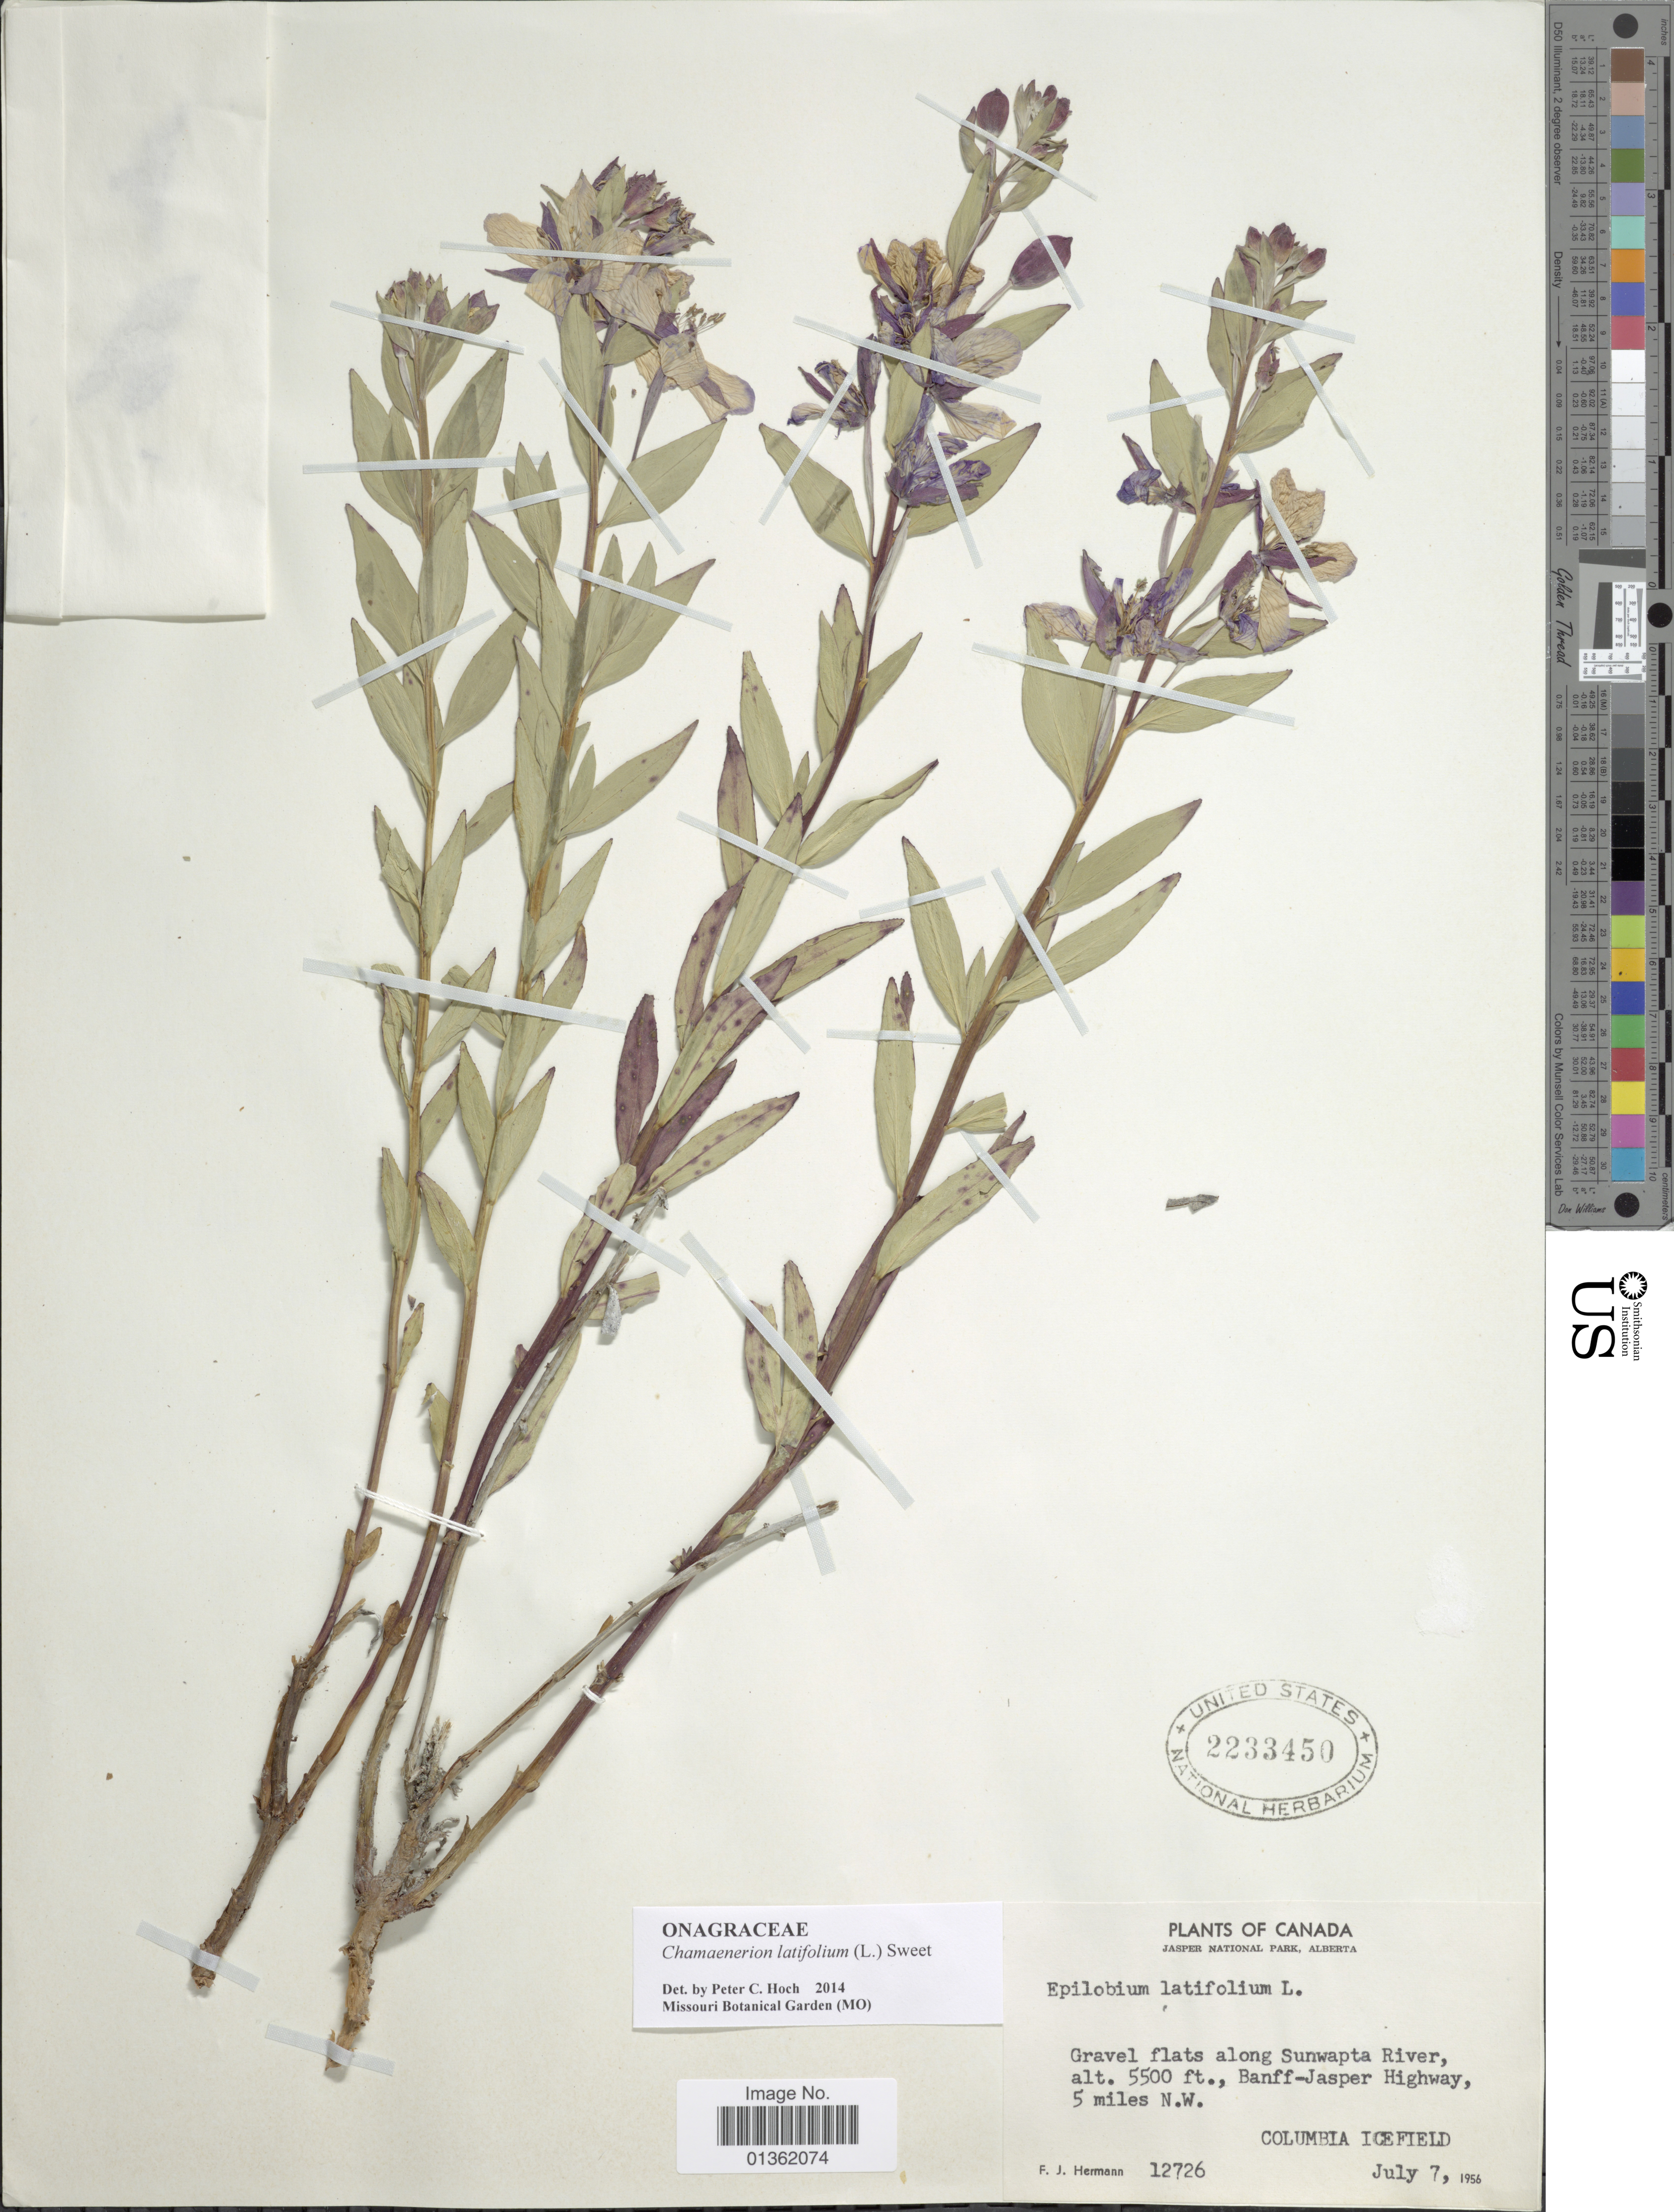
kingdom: Plantae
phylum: Tracheophyta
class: Magnoliopsida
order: Myrtales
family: Onagraceae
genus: Chamaenerion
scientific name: Chamaenerion latifolium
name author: (L.) Th. Fr. & Lange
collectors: F. J. Hermann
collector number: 12726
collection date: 1956-07-07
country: Canada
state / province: Alberta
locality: Jasper National Park. Gravel flats along Sunwapta River, Banff-Jasper Highway, 5 miles N.W.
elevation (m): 1676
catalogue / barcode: US 2233450